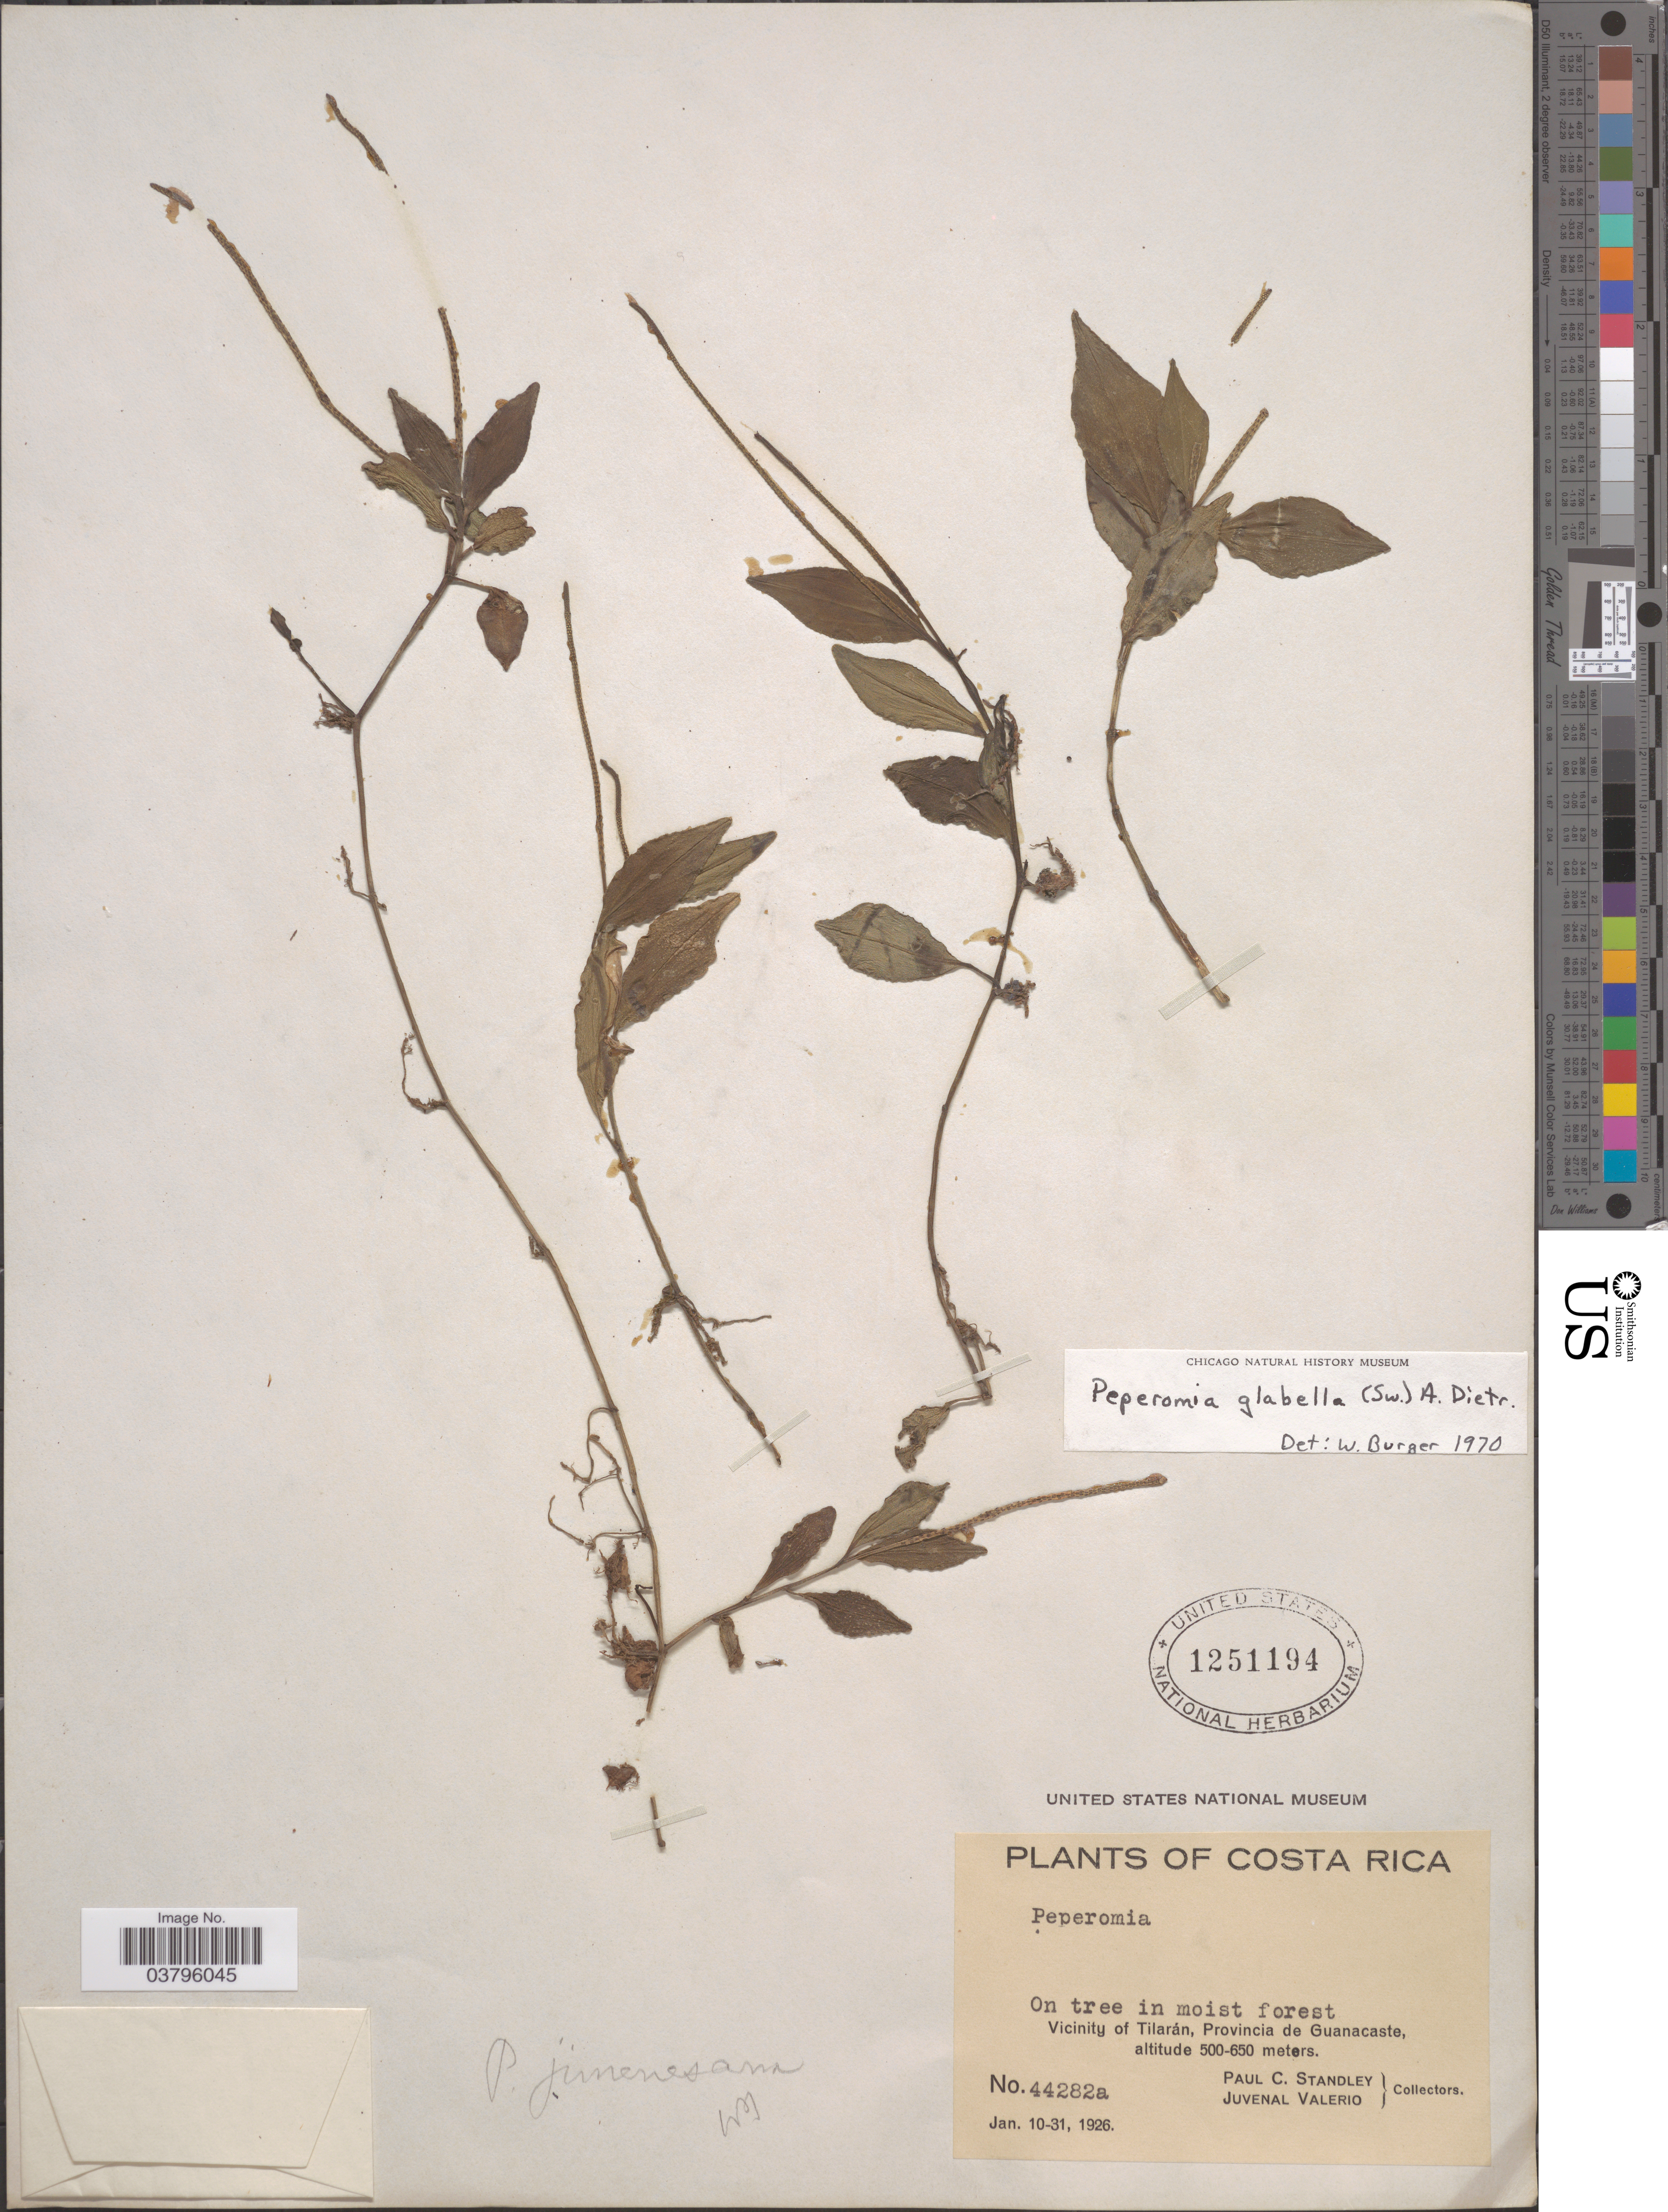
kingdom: Plantae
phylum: Tracheophyta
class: Magnoliopsida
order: Piperales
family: Piperaceae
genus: Peperomia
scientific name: Peperomia san-felipensis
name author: C. DC.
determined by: Jiménez, José Estaban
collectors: P. C. Standley & J. Valerio R.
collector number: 44282a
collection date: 1926-01-10/1926-01-31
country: Costa Rica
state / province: Guanacaste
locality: Vicinity of Tilarán.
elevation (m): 500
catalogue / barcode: US 1251194